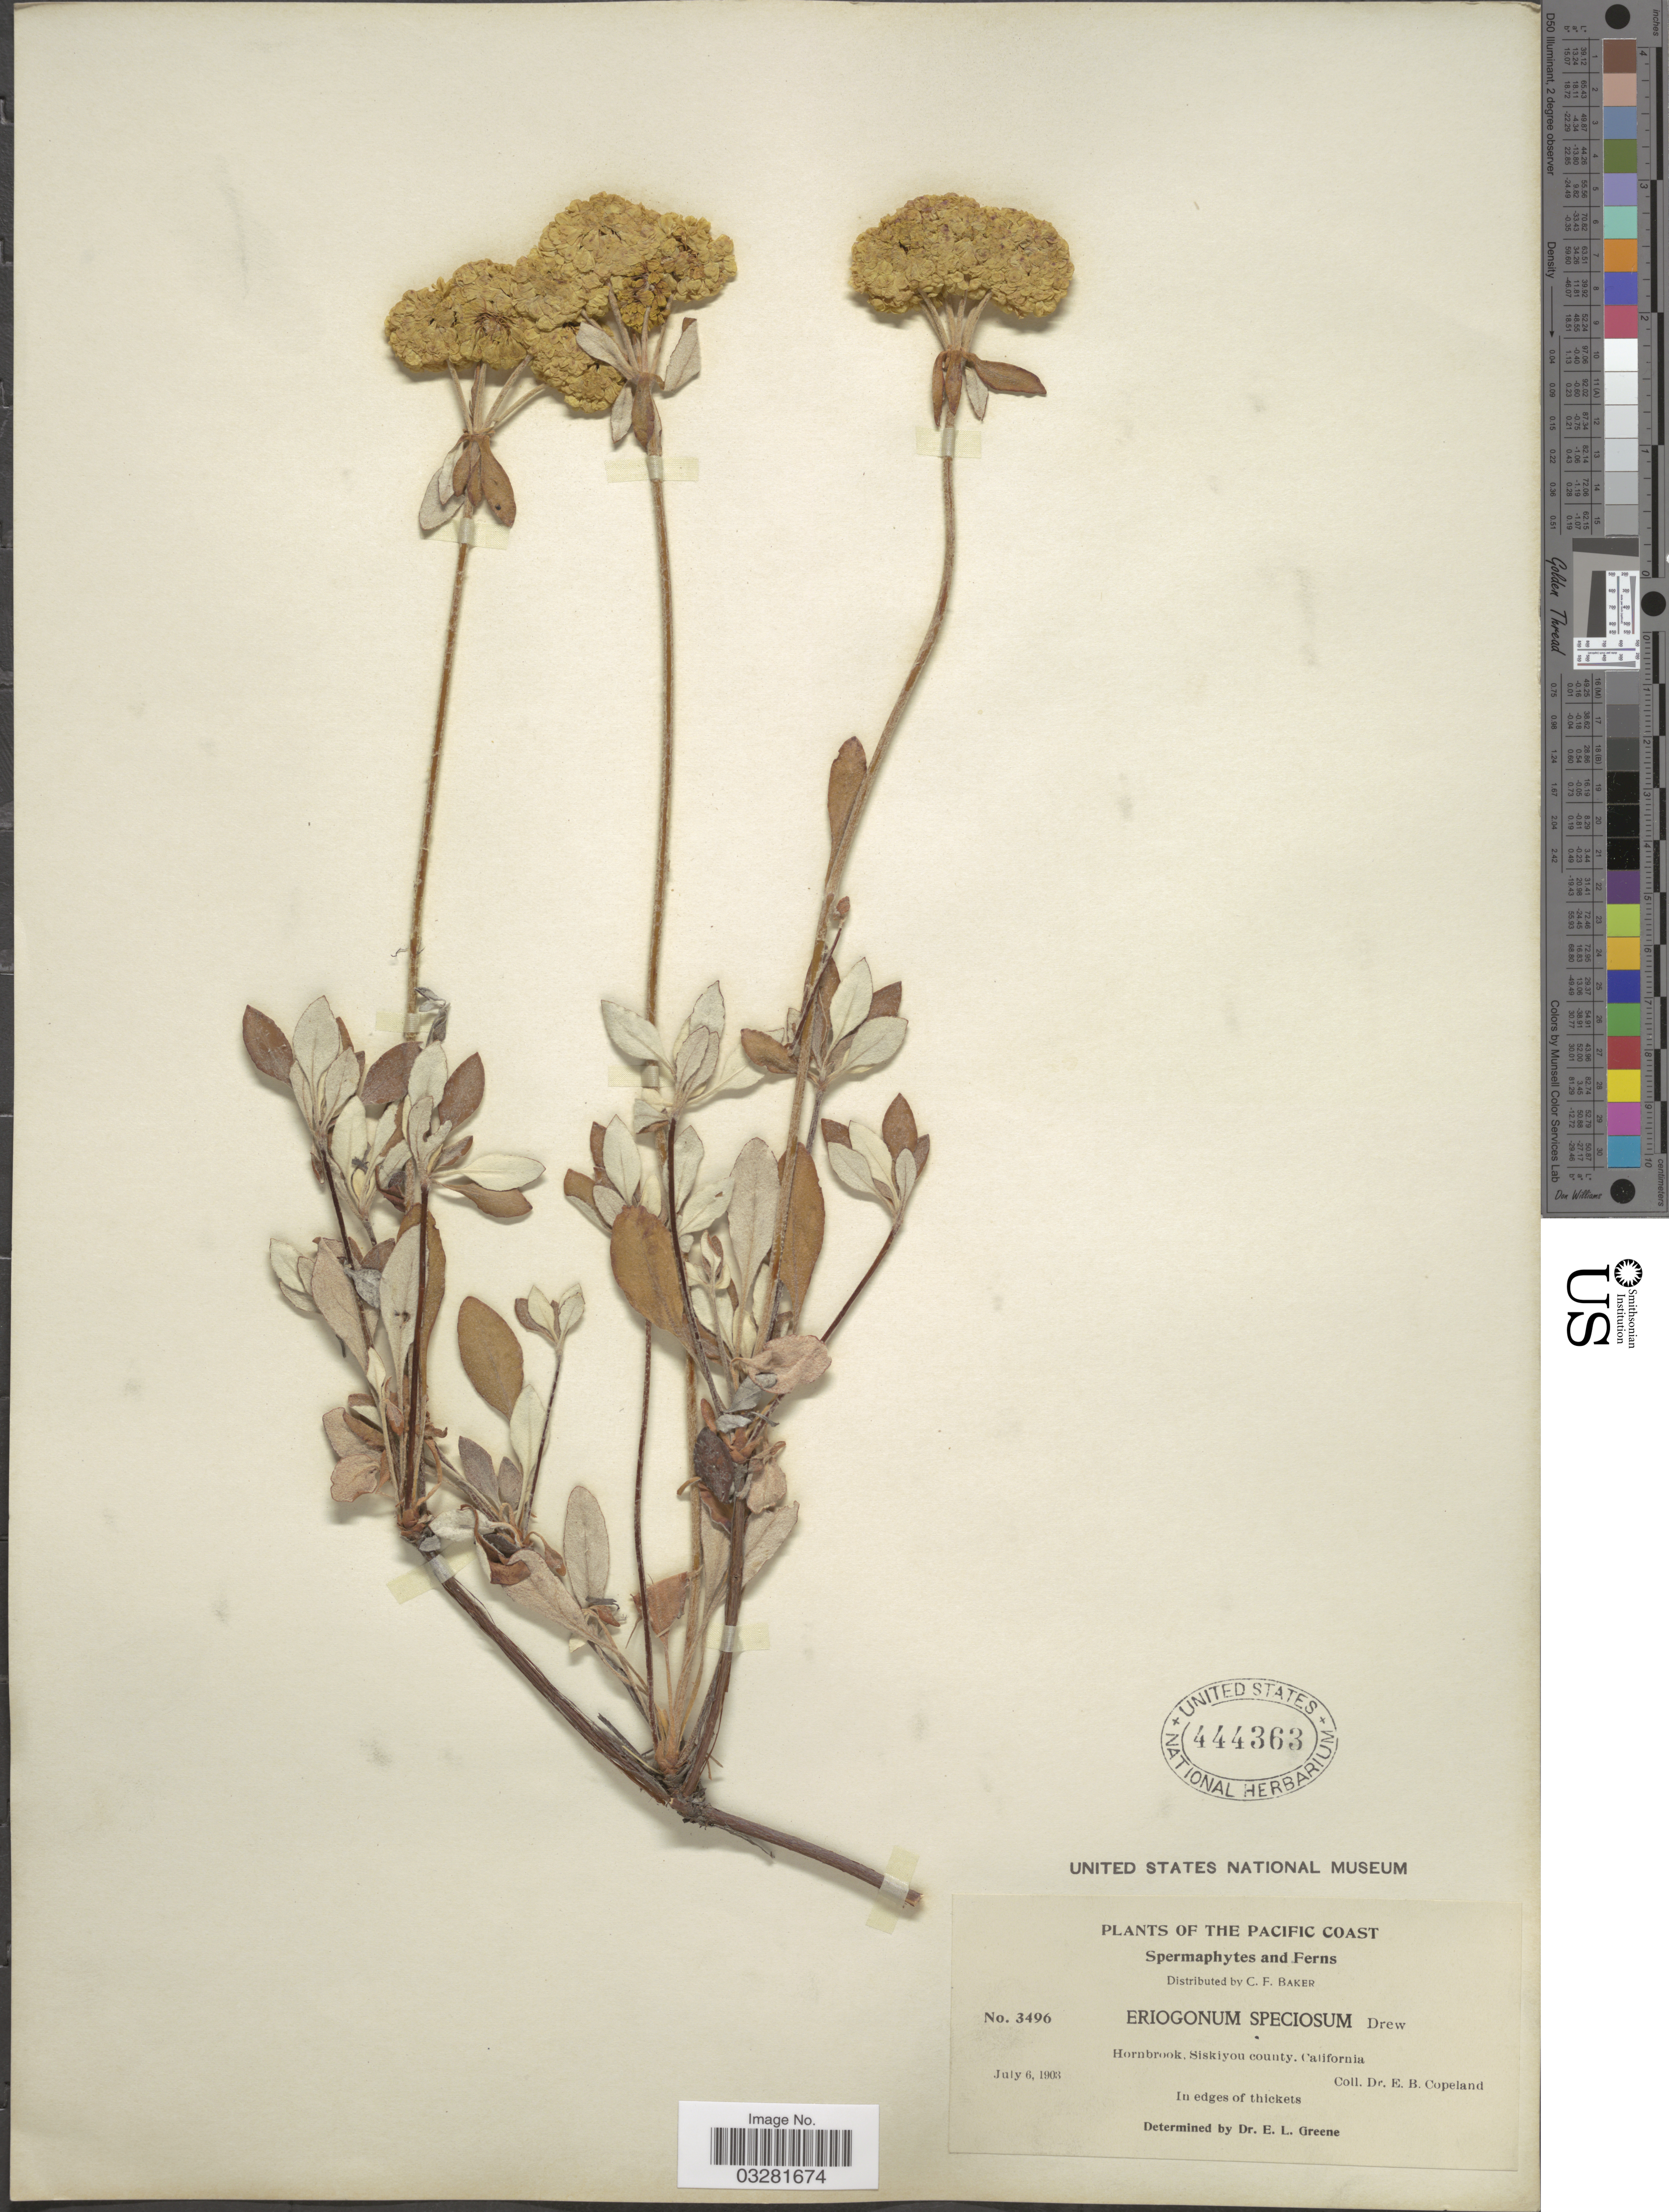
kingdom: Plantae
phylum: Tracheophyta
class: Magnoliopsida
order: Caryophyllales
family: Polygonaceae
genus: Eriogonum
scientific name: Eriogonum umbellatum var. polyanthum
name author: Torr.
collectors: E. B. Copeland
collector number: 3496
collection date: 1903-07-06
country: United States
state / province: California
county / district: Siskiyou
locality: The Pacific Coast. Hornbrook, Siskiyou county.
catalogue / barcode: US 444363